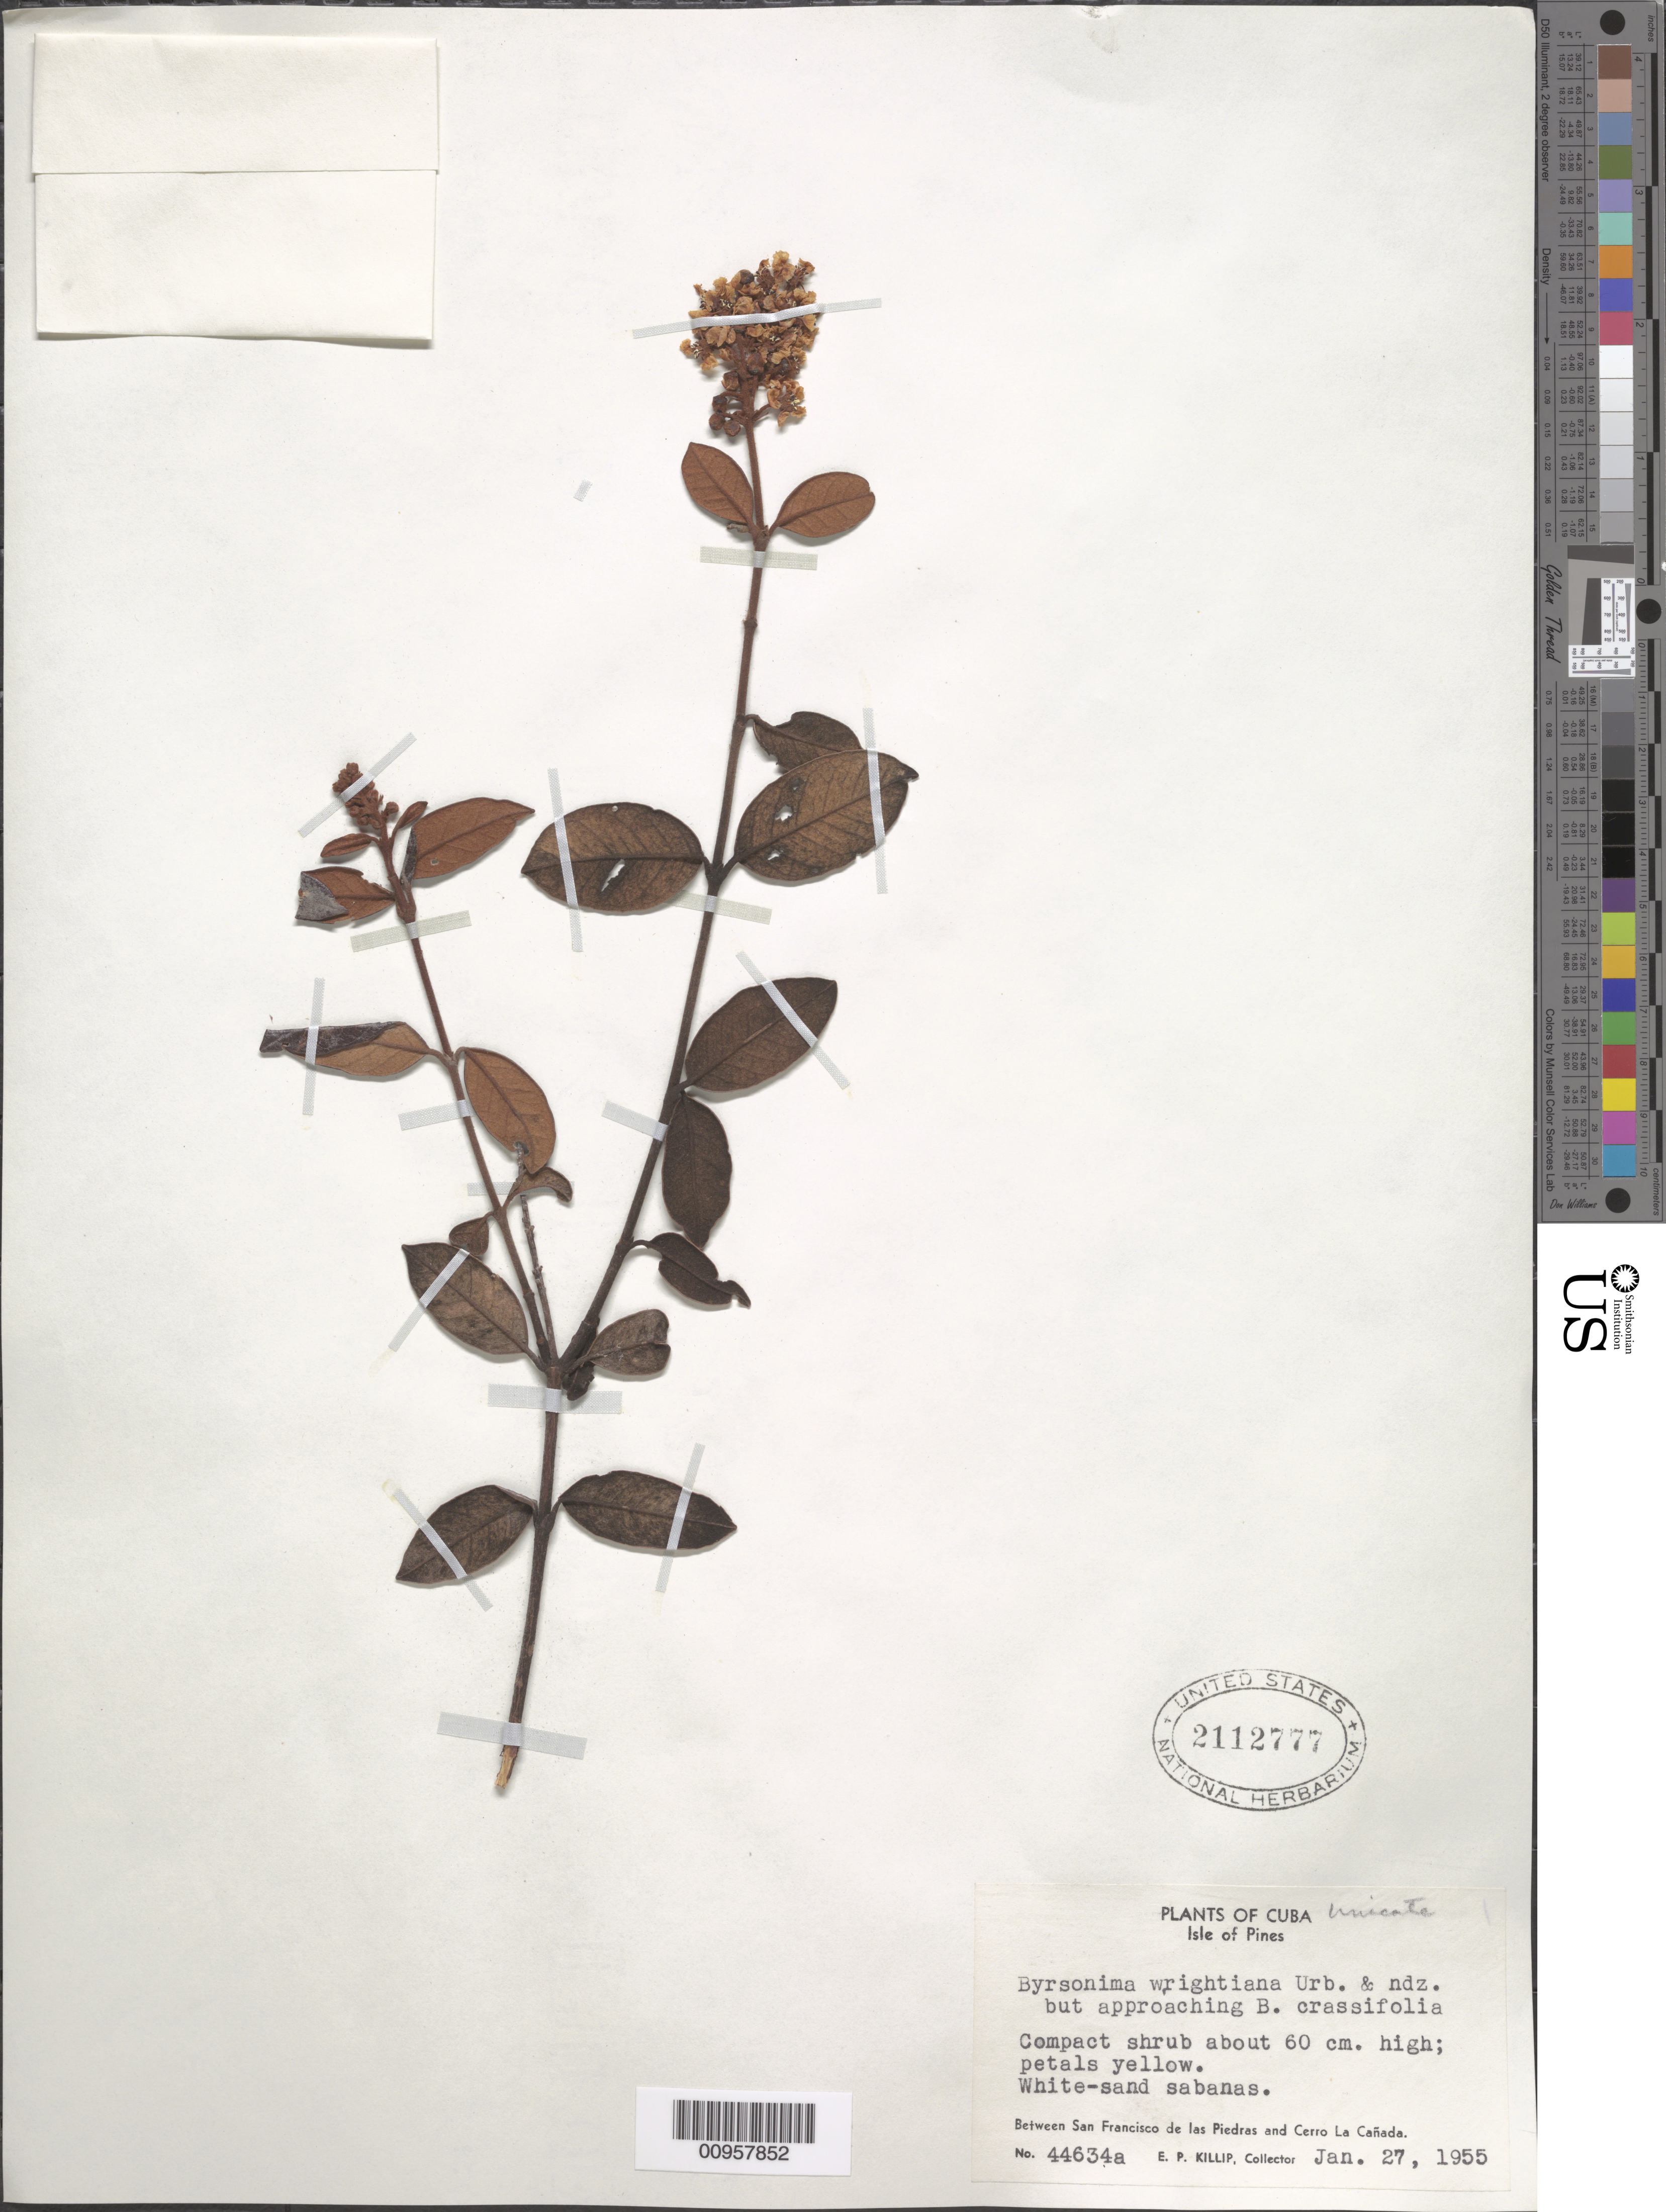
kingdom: Plantae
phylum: Tracheophyta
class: Magnoliopsida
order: Malpighiales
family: Malpighiaceae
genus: Byrsonima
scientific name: Byrsonima wrightiana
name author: Nied.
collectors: E. P. Killip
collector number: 44634A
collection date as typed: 27 Jan 1955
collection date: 1955-01-27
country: Cuba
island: Isla de la Juventud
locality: Isle of Pines, between San Francisco de las Piedras and Cerro La Cañada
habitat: White-sand sabanas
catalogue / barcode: US 2112777